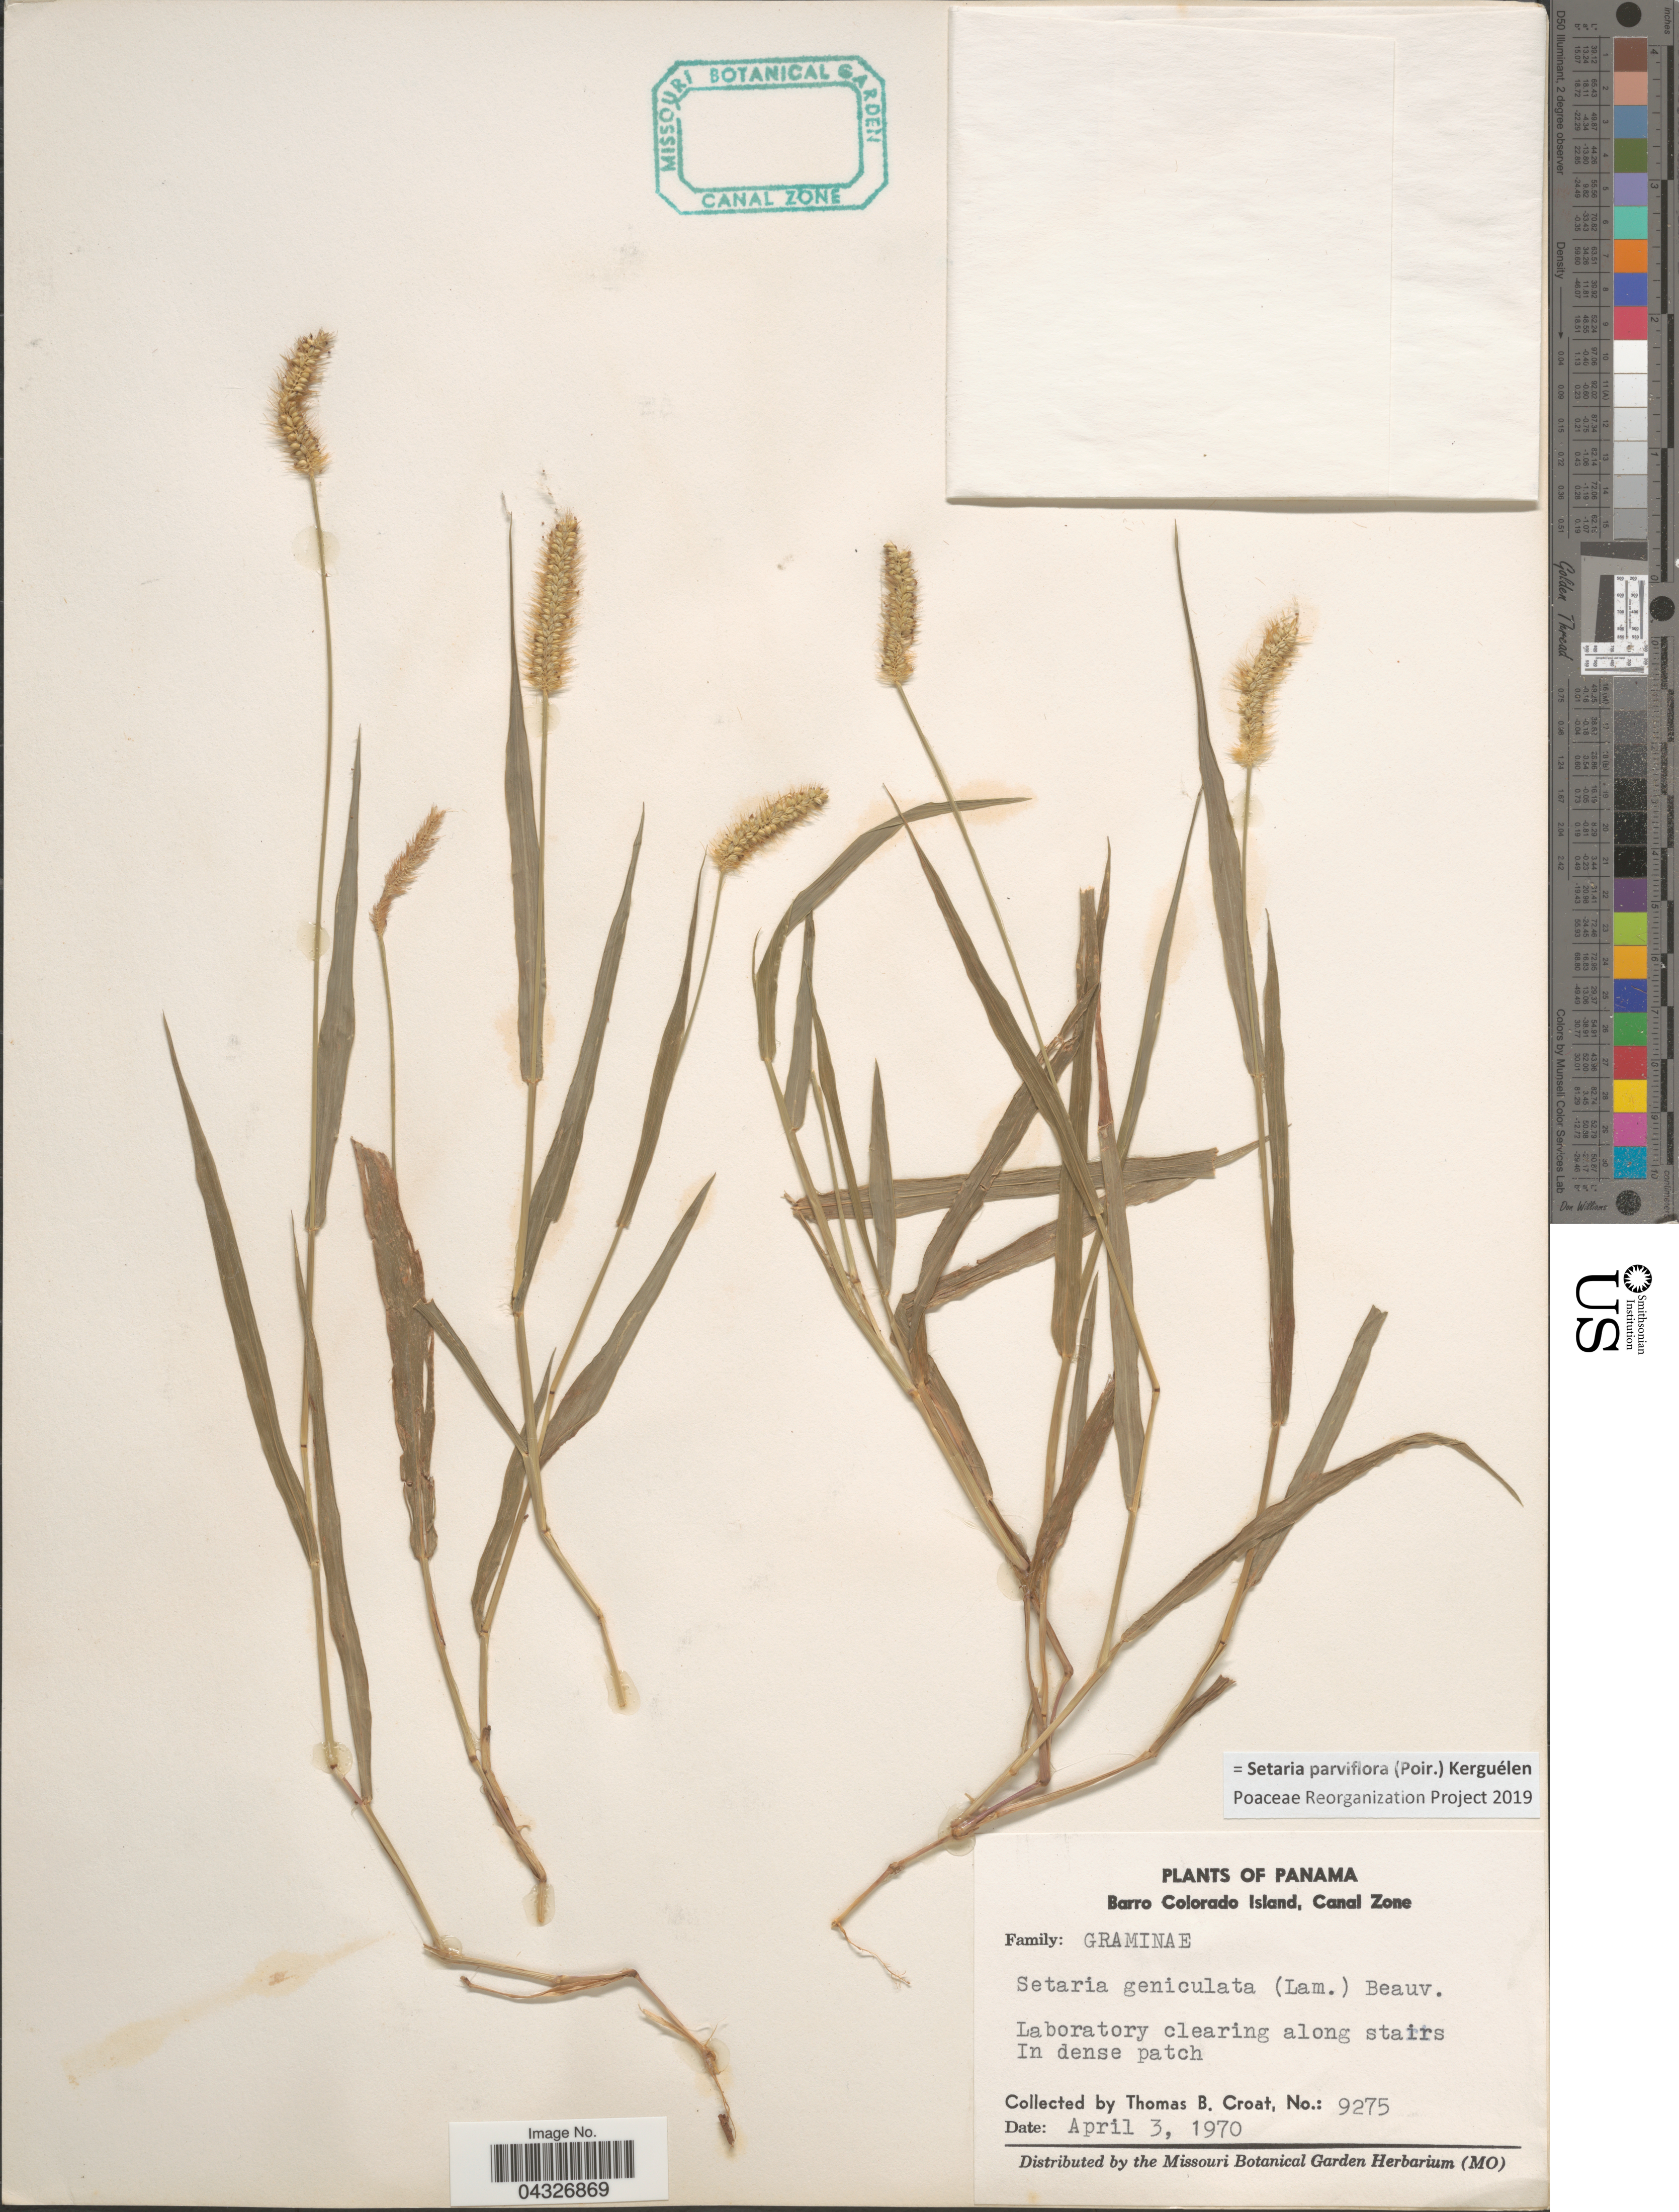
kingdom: Plantae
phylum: Tracheophyta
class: Liliopsida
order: Poales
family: Poaceae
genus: Setaria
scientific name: Setaria parviflora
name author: (Poir.) Kerguélen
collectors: T. B. Croat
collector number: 9275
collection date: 1970-04-03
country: Panama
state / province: Panamá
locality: Barro Colorado Island, Canal Zone. Laboratory clearing along stairs.